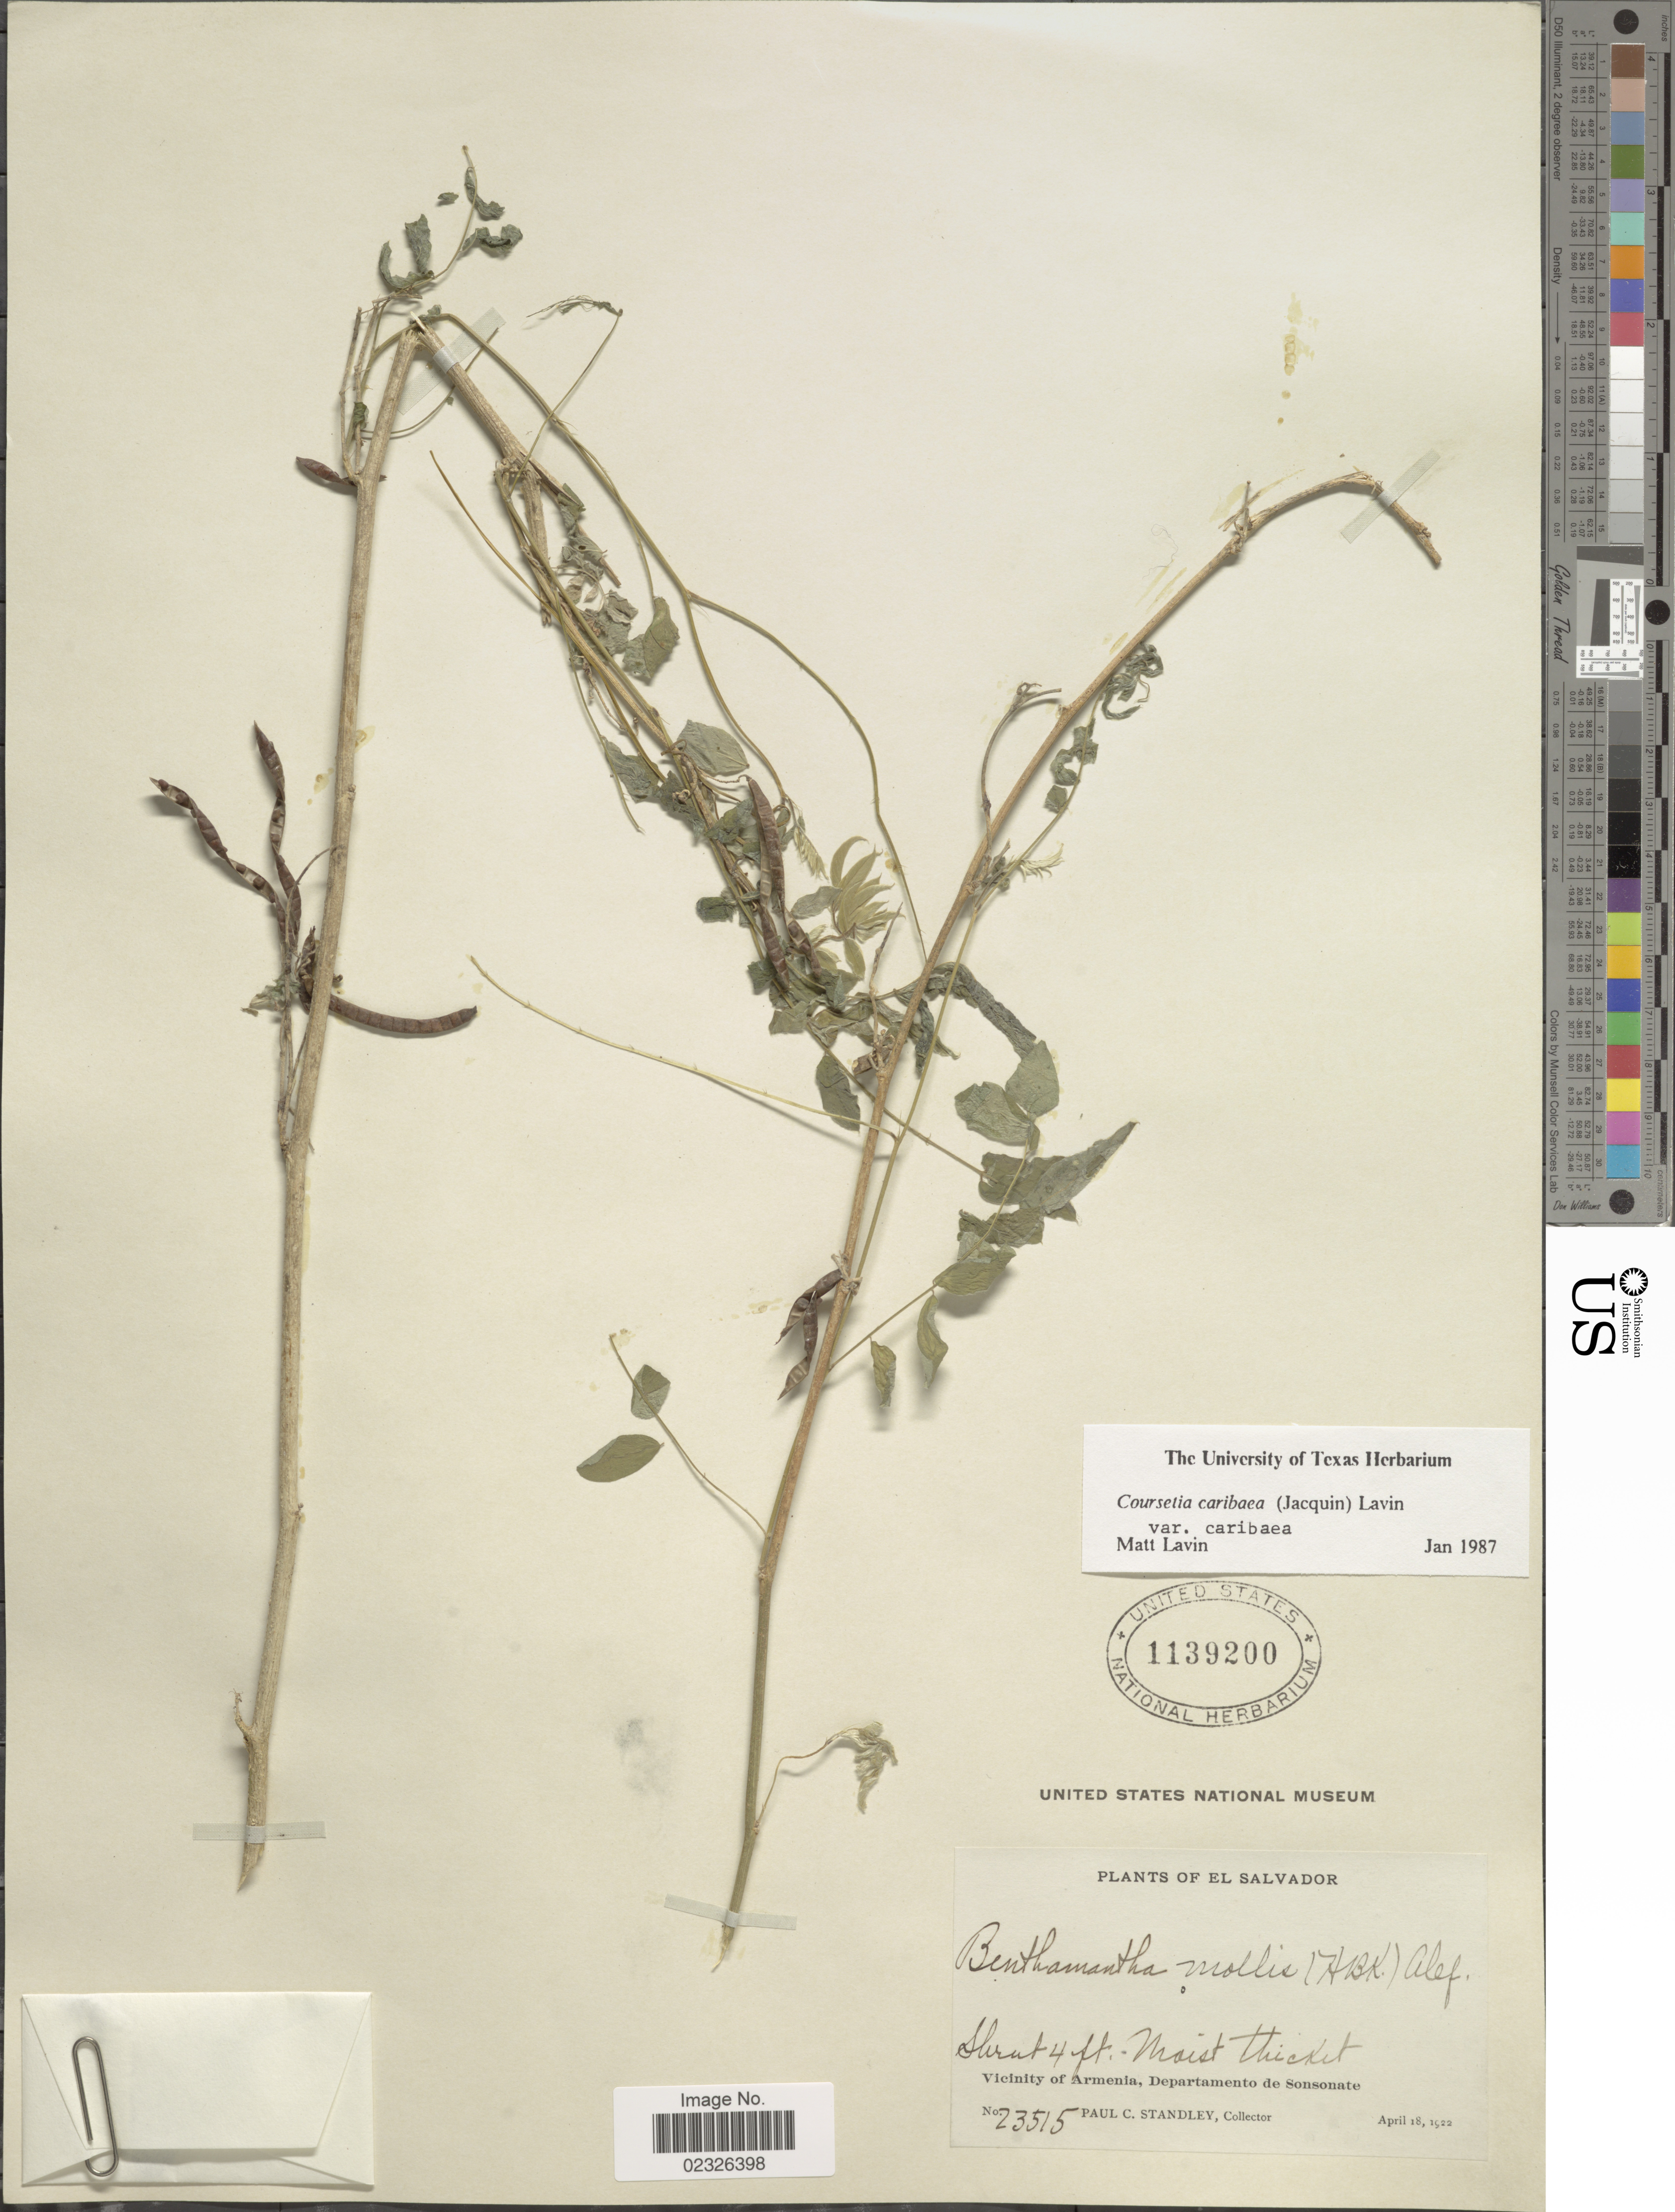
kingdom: Plantae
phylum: Tracheophyta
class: Magnoliopsida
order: Fabales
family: Fabaceae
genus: Coursetia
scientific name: Coursetia caribaea var. caribaea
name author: (Jacq.) Lavin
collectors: P. C. Standley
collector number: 23515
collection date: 1922-04-18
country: El Salvador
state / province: Sonsonate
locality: Vicinity of Armenia, Departamento de Sonsonate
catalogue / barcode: US 1139200